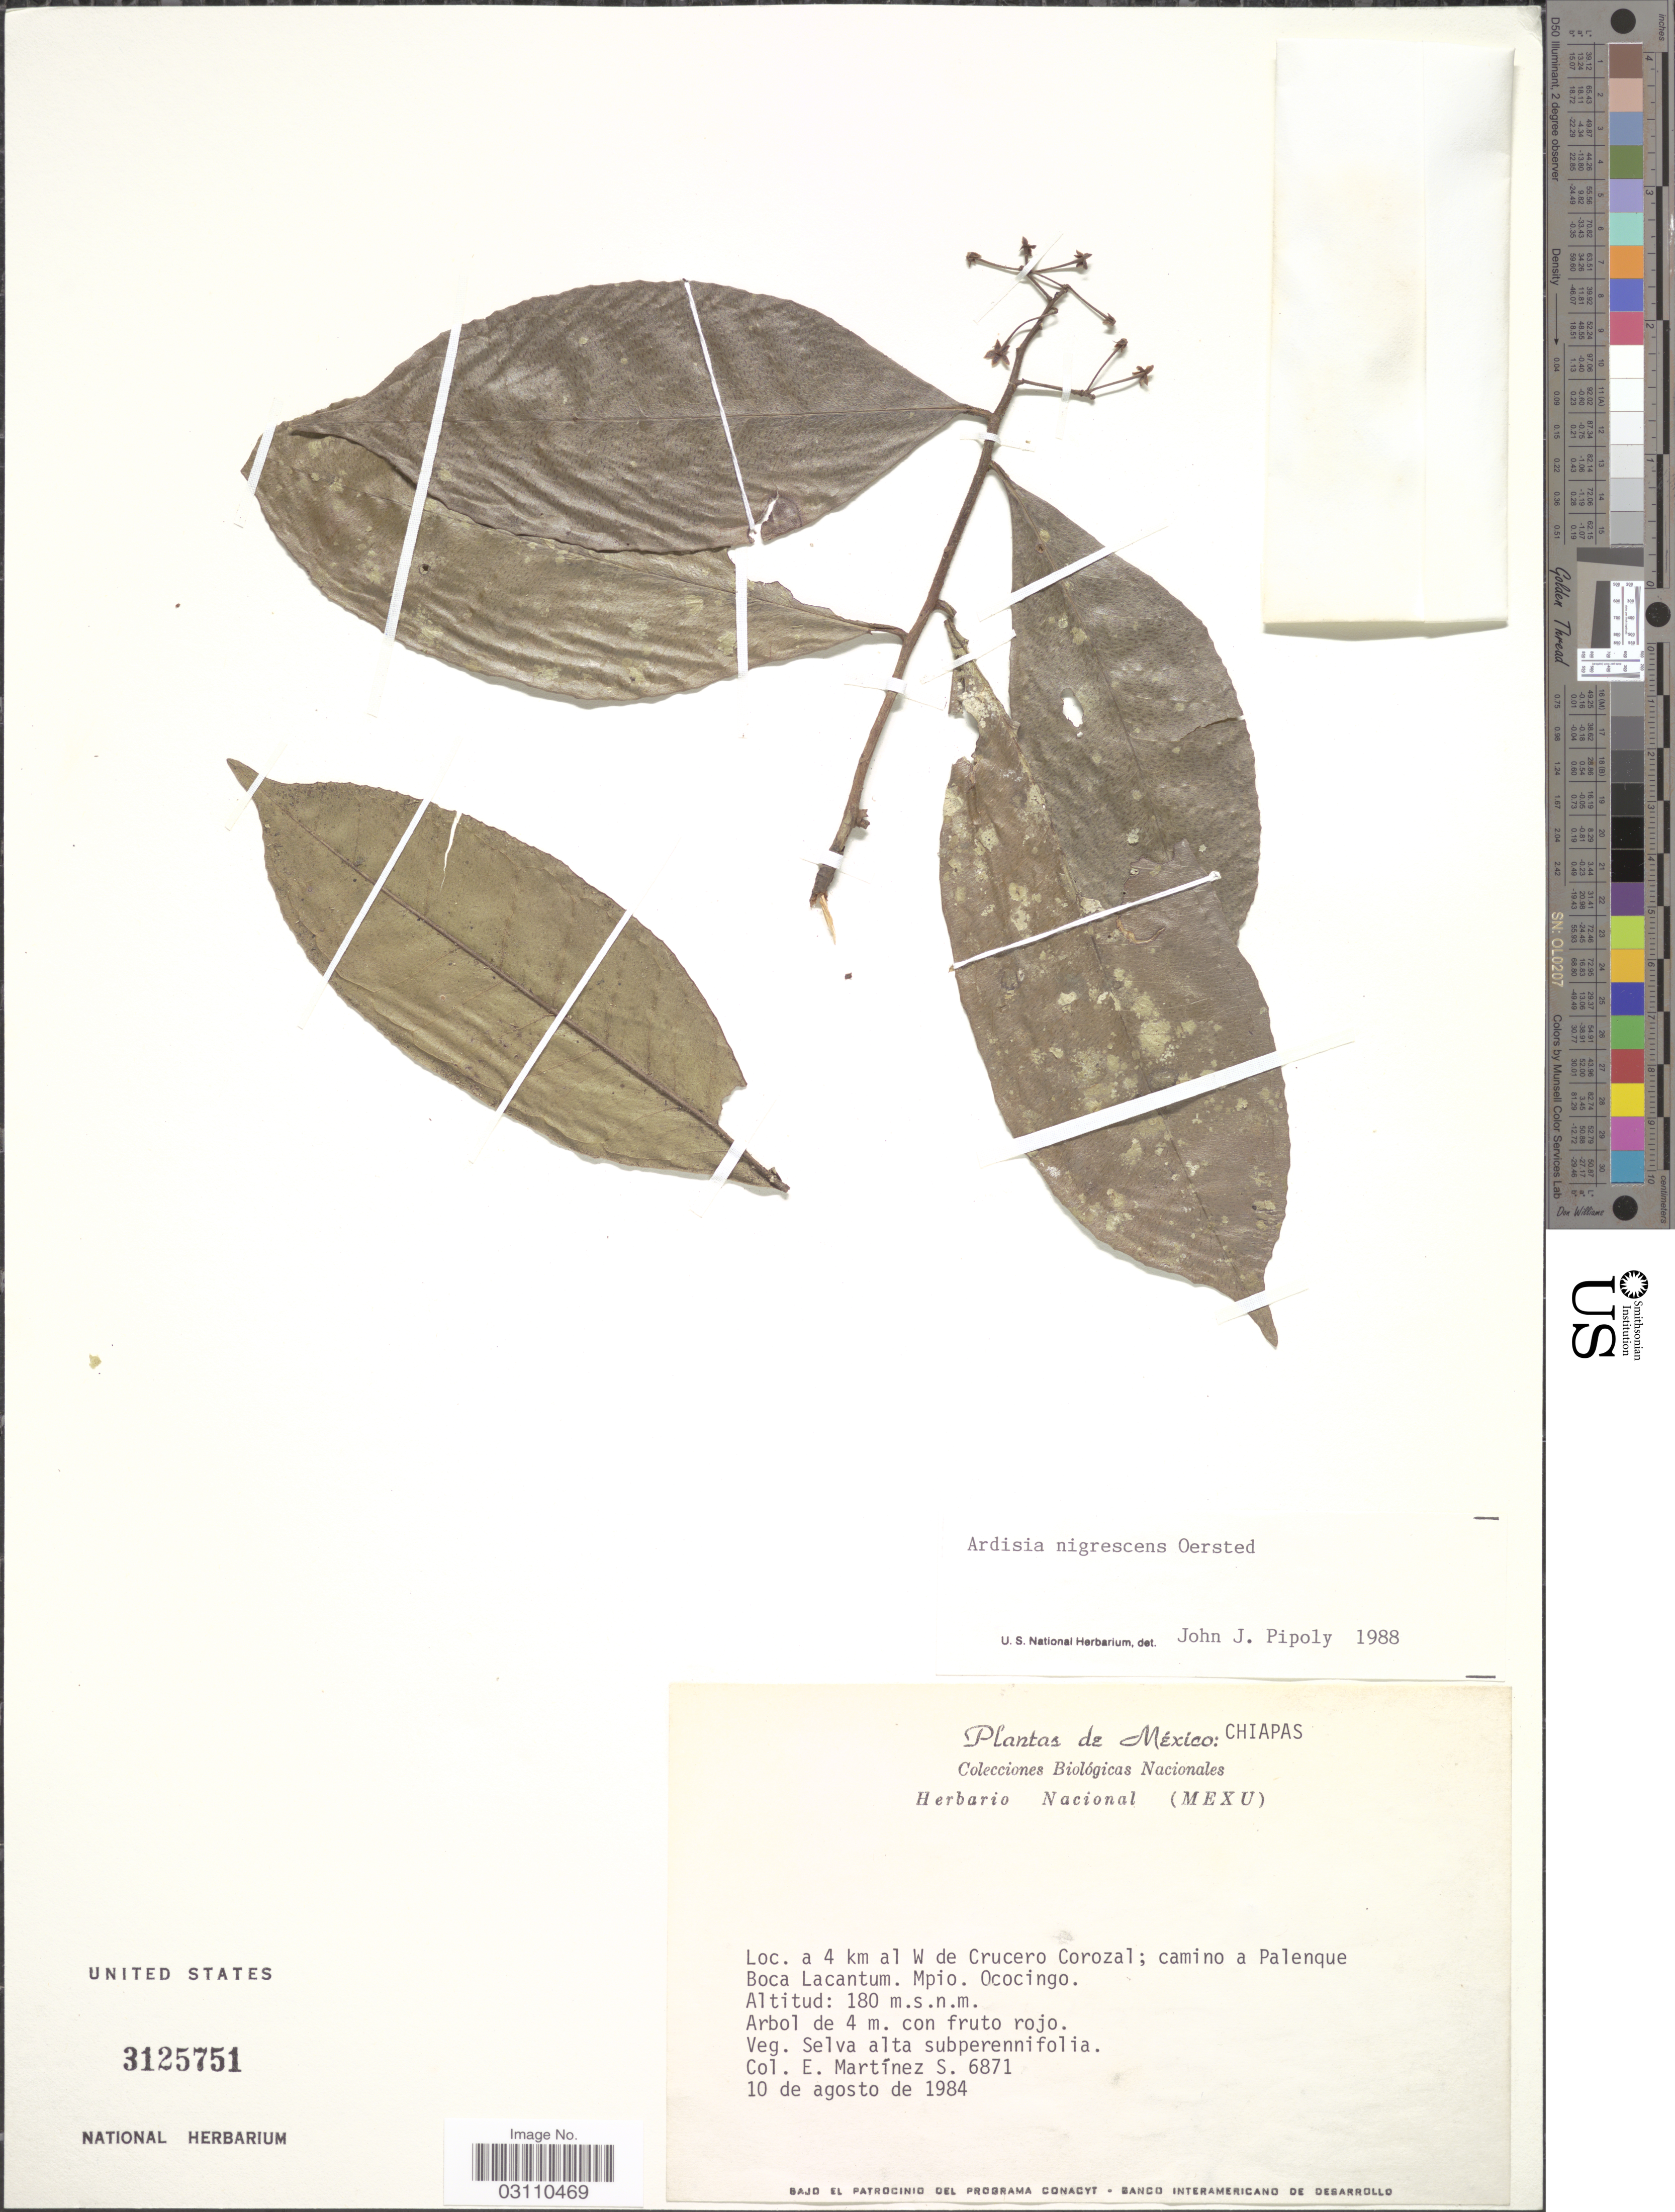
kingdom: Plantae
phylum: Tracheophyta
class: Magnoliopsida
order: Ericales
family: Primulaceae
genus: Ardisia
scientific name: Ardisia nigrescens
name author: Oerst.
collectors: E. M. Martínez S.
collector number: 6871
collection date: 1984-08-10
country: Mexico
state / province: Chiapas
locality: A 4 km al W de Crucero Corozal; camino a Palenque Boca Lacantum. Mpio. Ococingo.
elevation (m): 180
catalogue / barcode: US 3125751